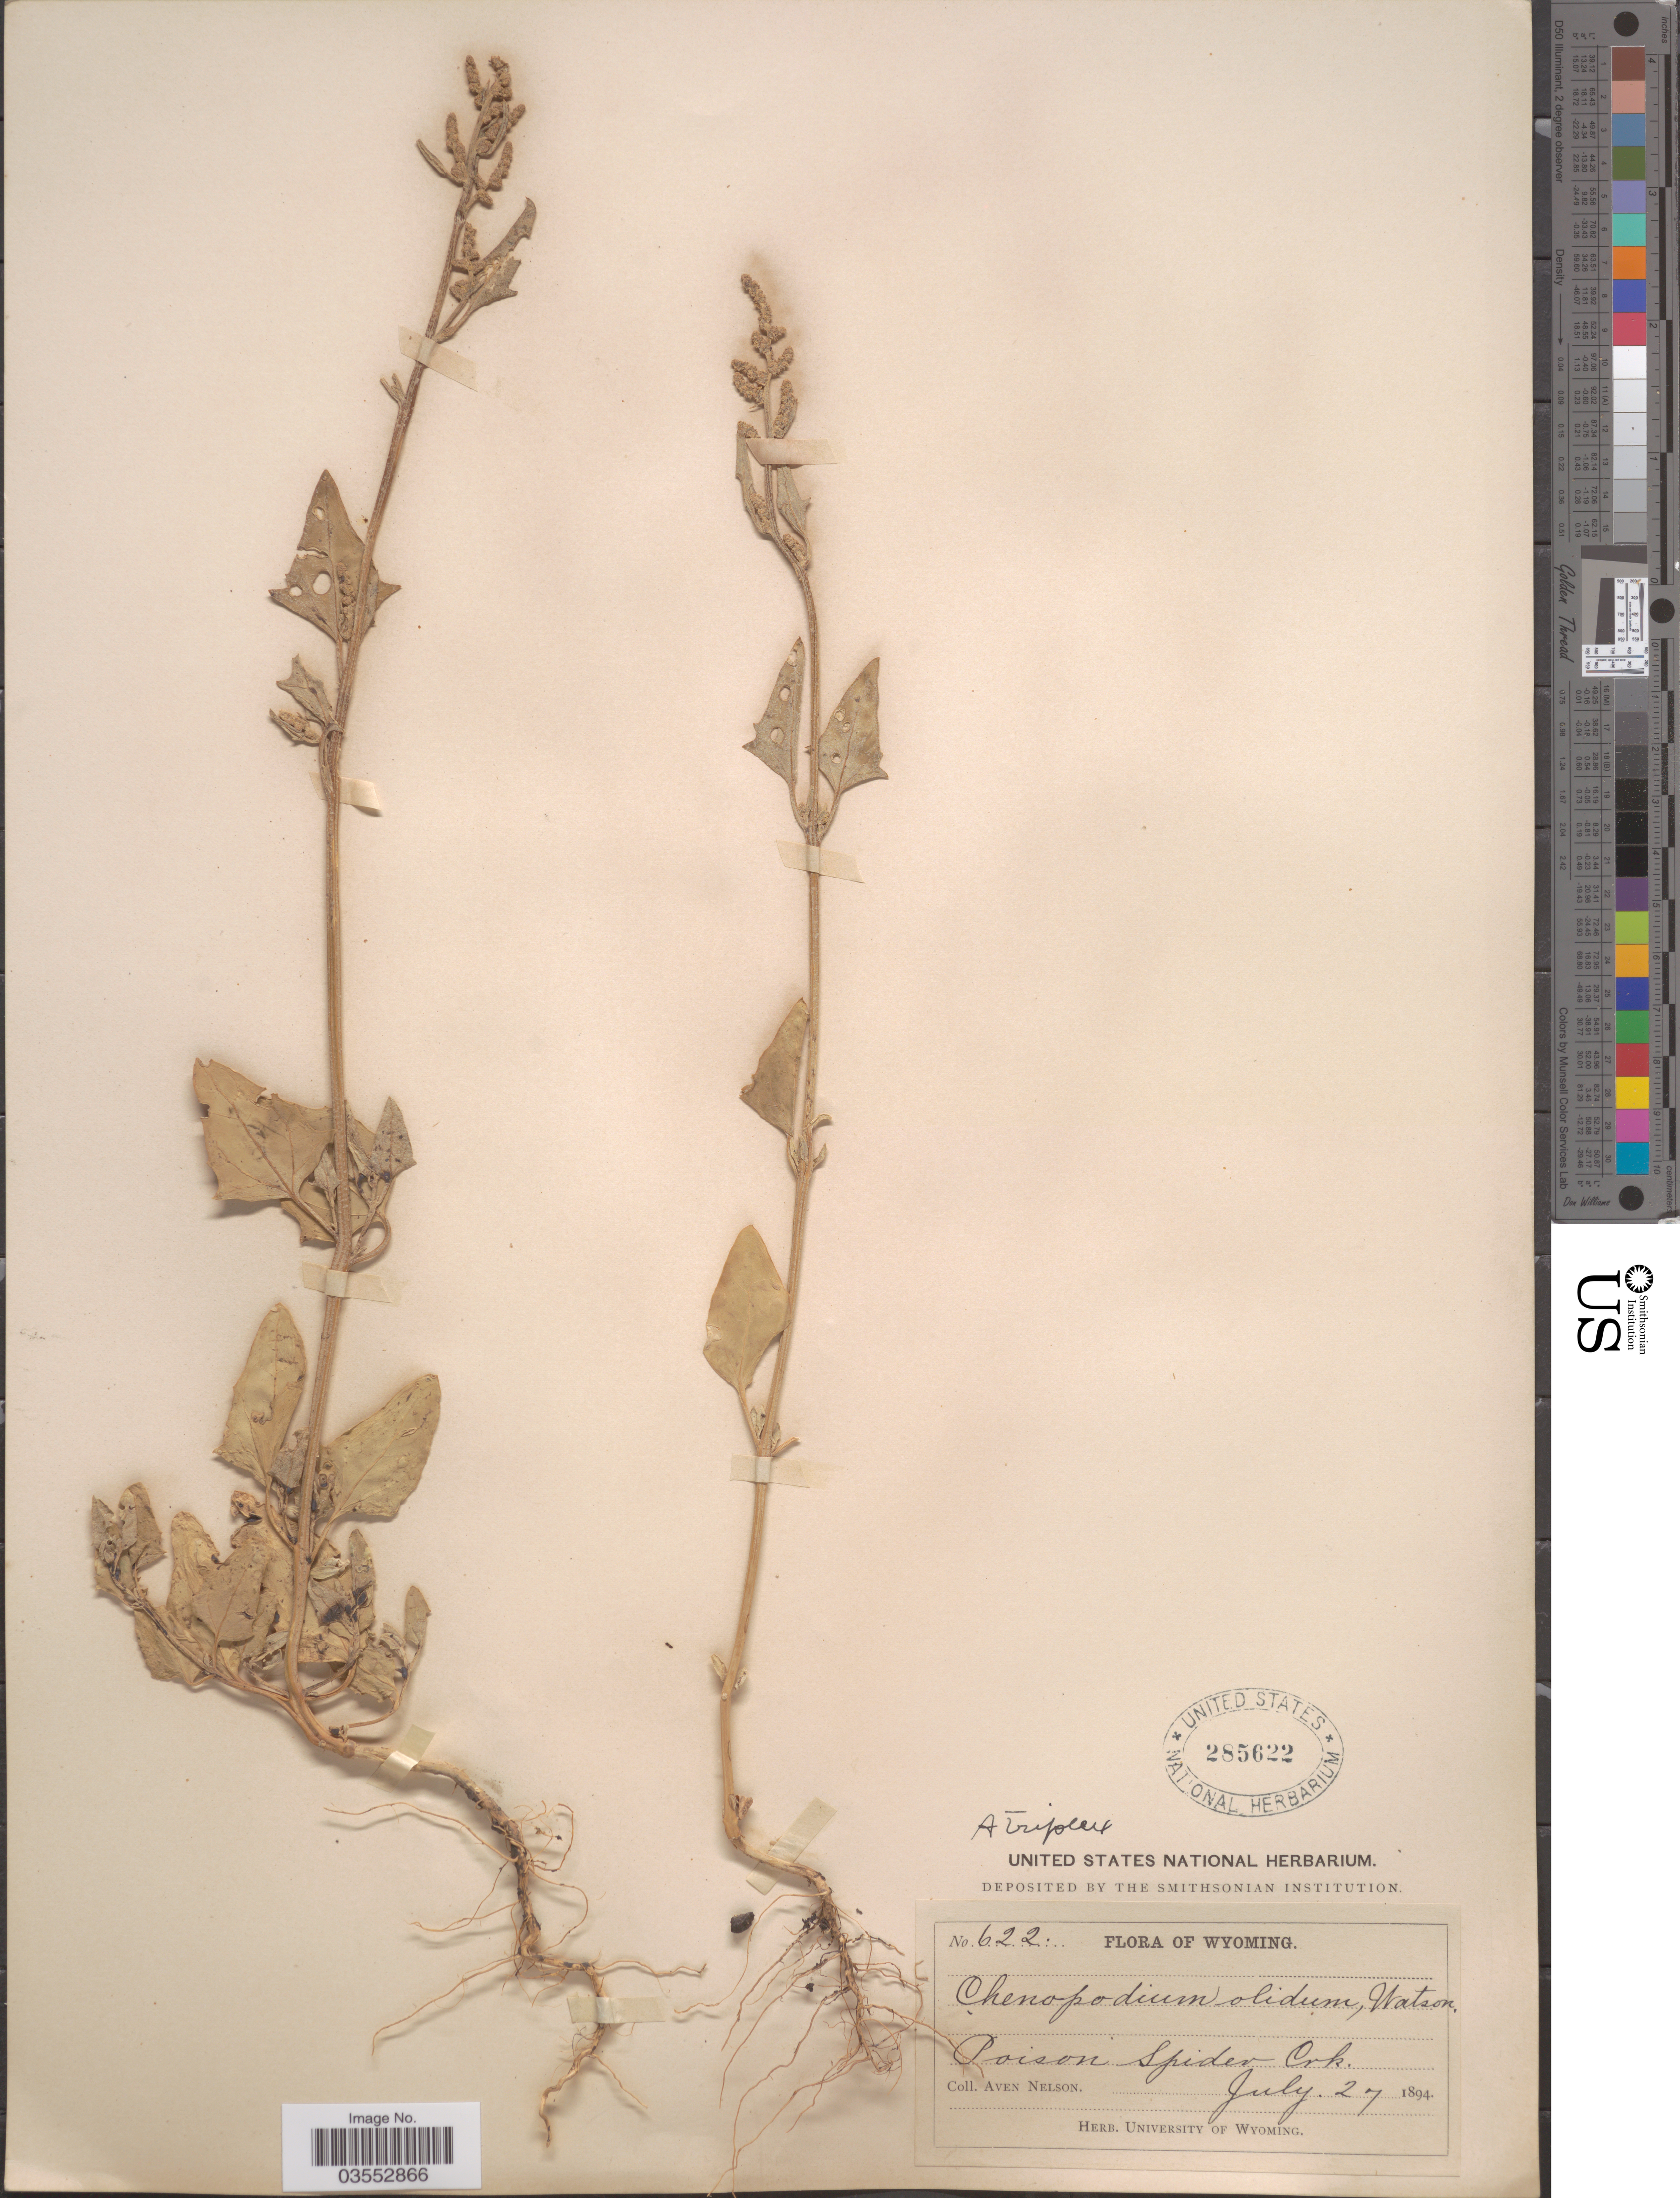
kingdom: Plantae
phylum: Tracheophyta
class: Magnoliopsida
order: Caryophyllales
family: Amaranthaceae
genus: Atriplex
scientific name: Atriplex subspicata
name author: (Nutt.) Rydb.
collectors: A. Nelson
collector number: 622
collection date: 1894-07-27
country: United States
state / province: Wyoming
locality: Poison Spider Crk.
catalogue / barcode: US 285622